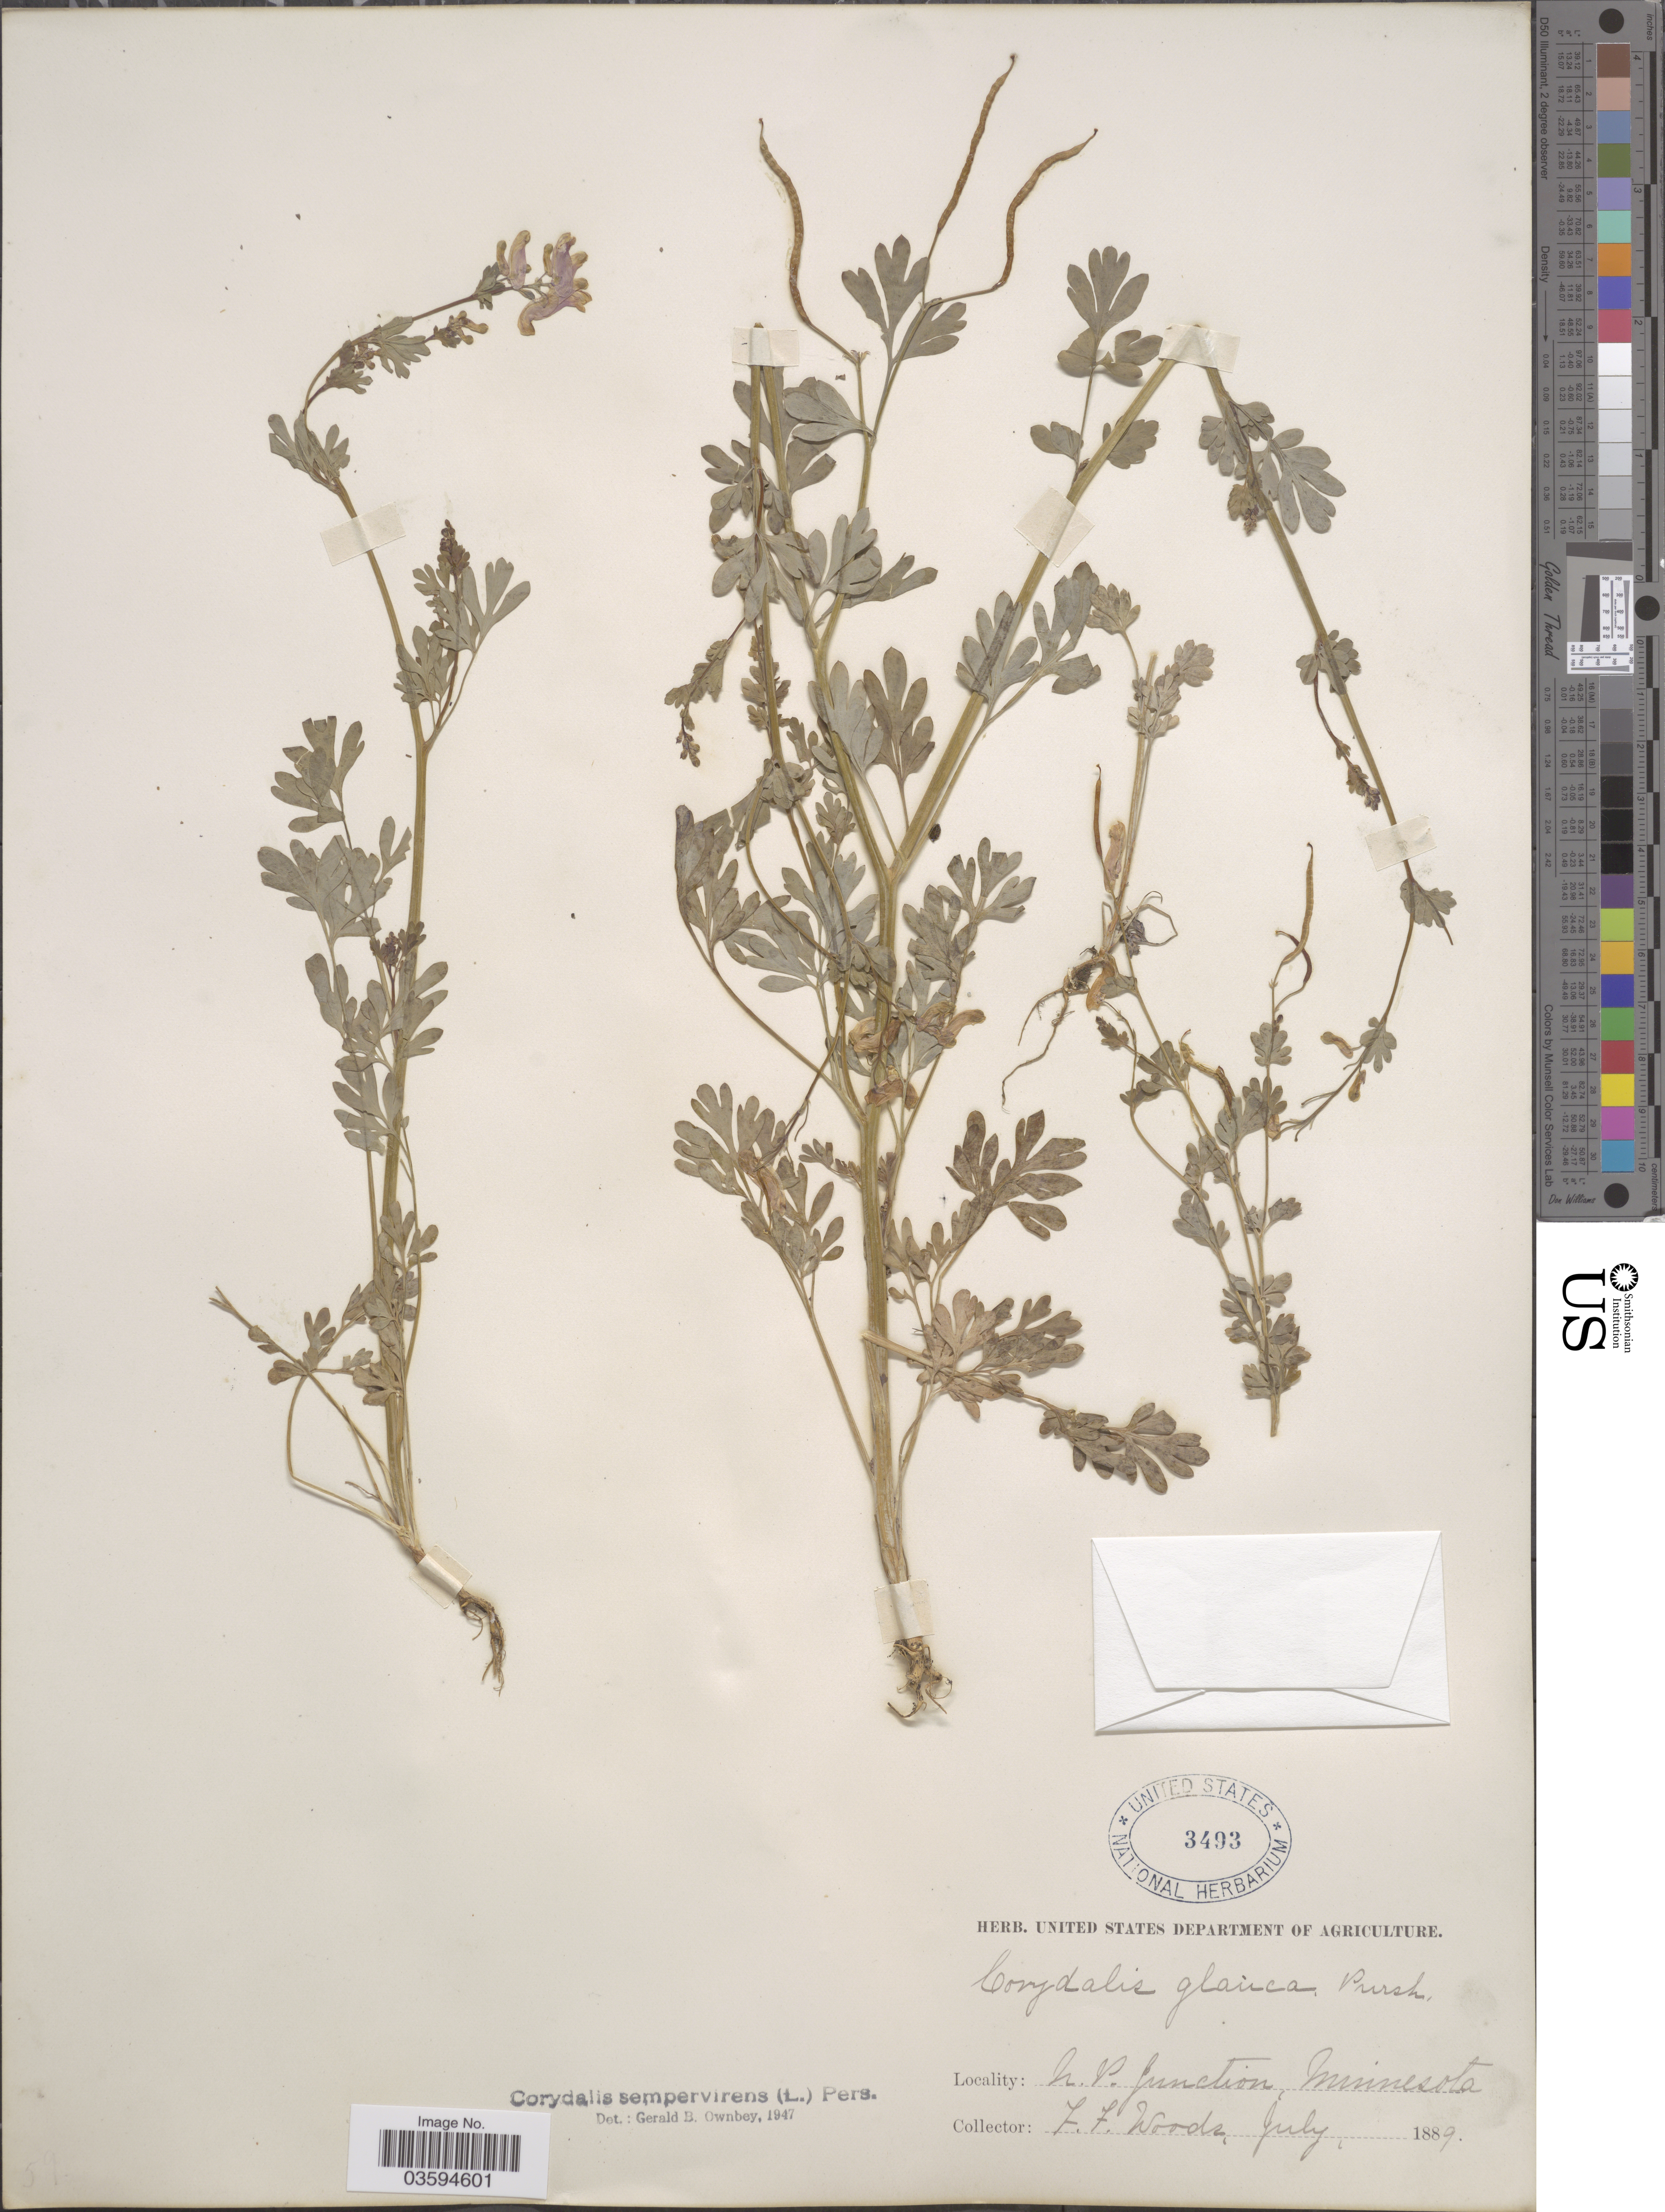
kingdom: Plantae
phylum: Tracheophyta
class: Magnoliopsida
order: Ranunculales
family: Papaveraceae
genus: Capnoides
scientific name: Capnoides sempervirens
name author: (L.) Borkh.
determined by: Strong, M. T., (US), Smithsonian Institution - National Museum of Natural History (UNITED STATES)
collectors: F. Woods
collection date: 1889-07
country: United States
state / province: Minnesota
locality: N.P. Junction.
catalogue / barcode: US 3493